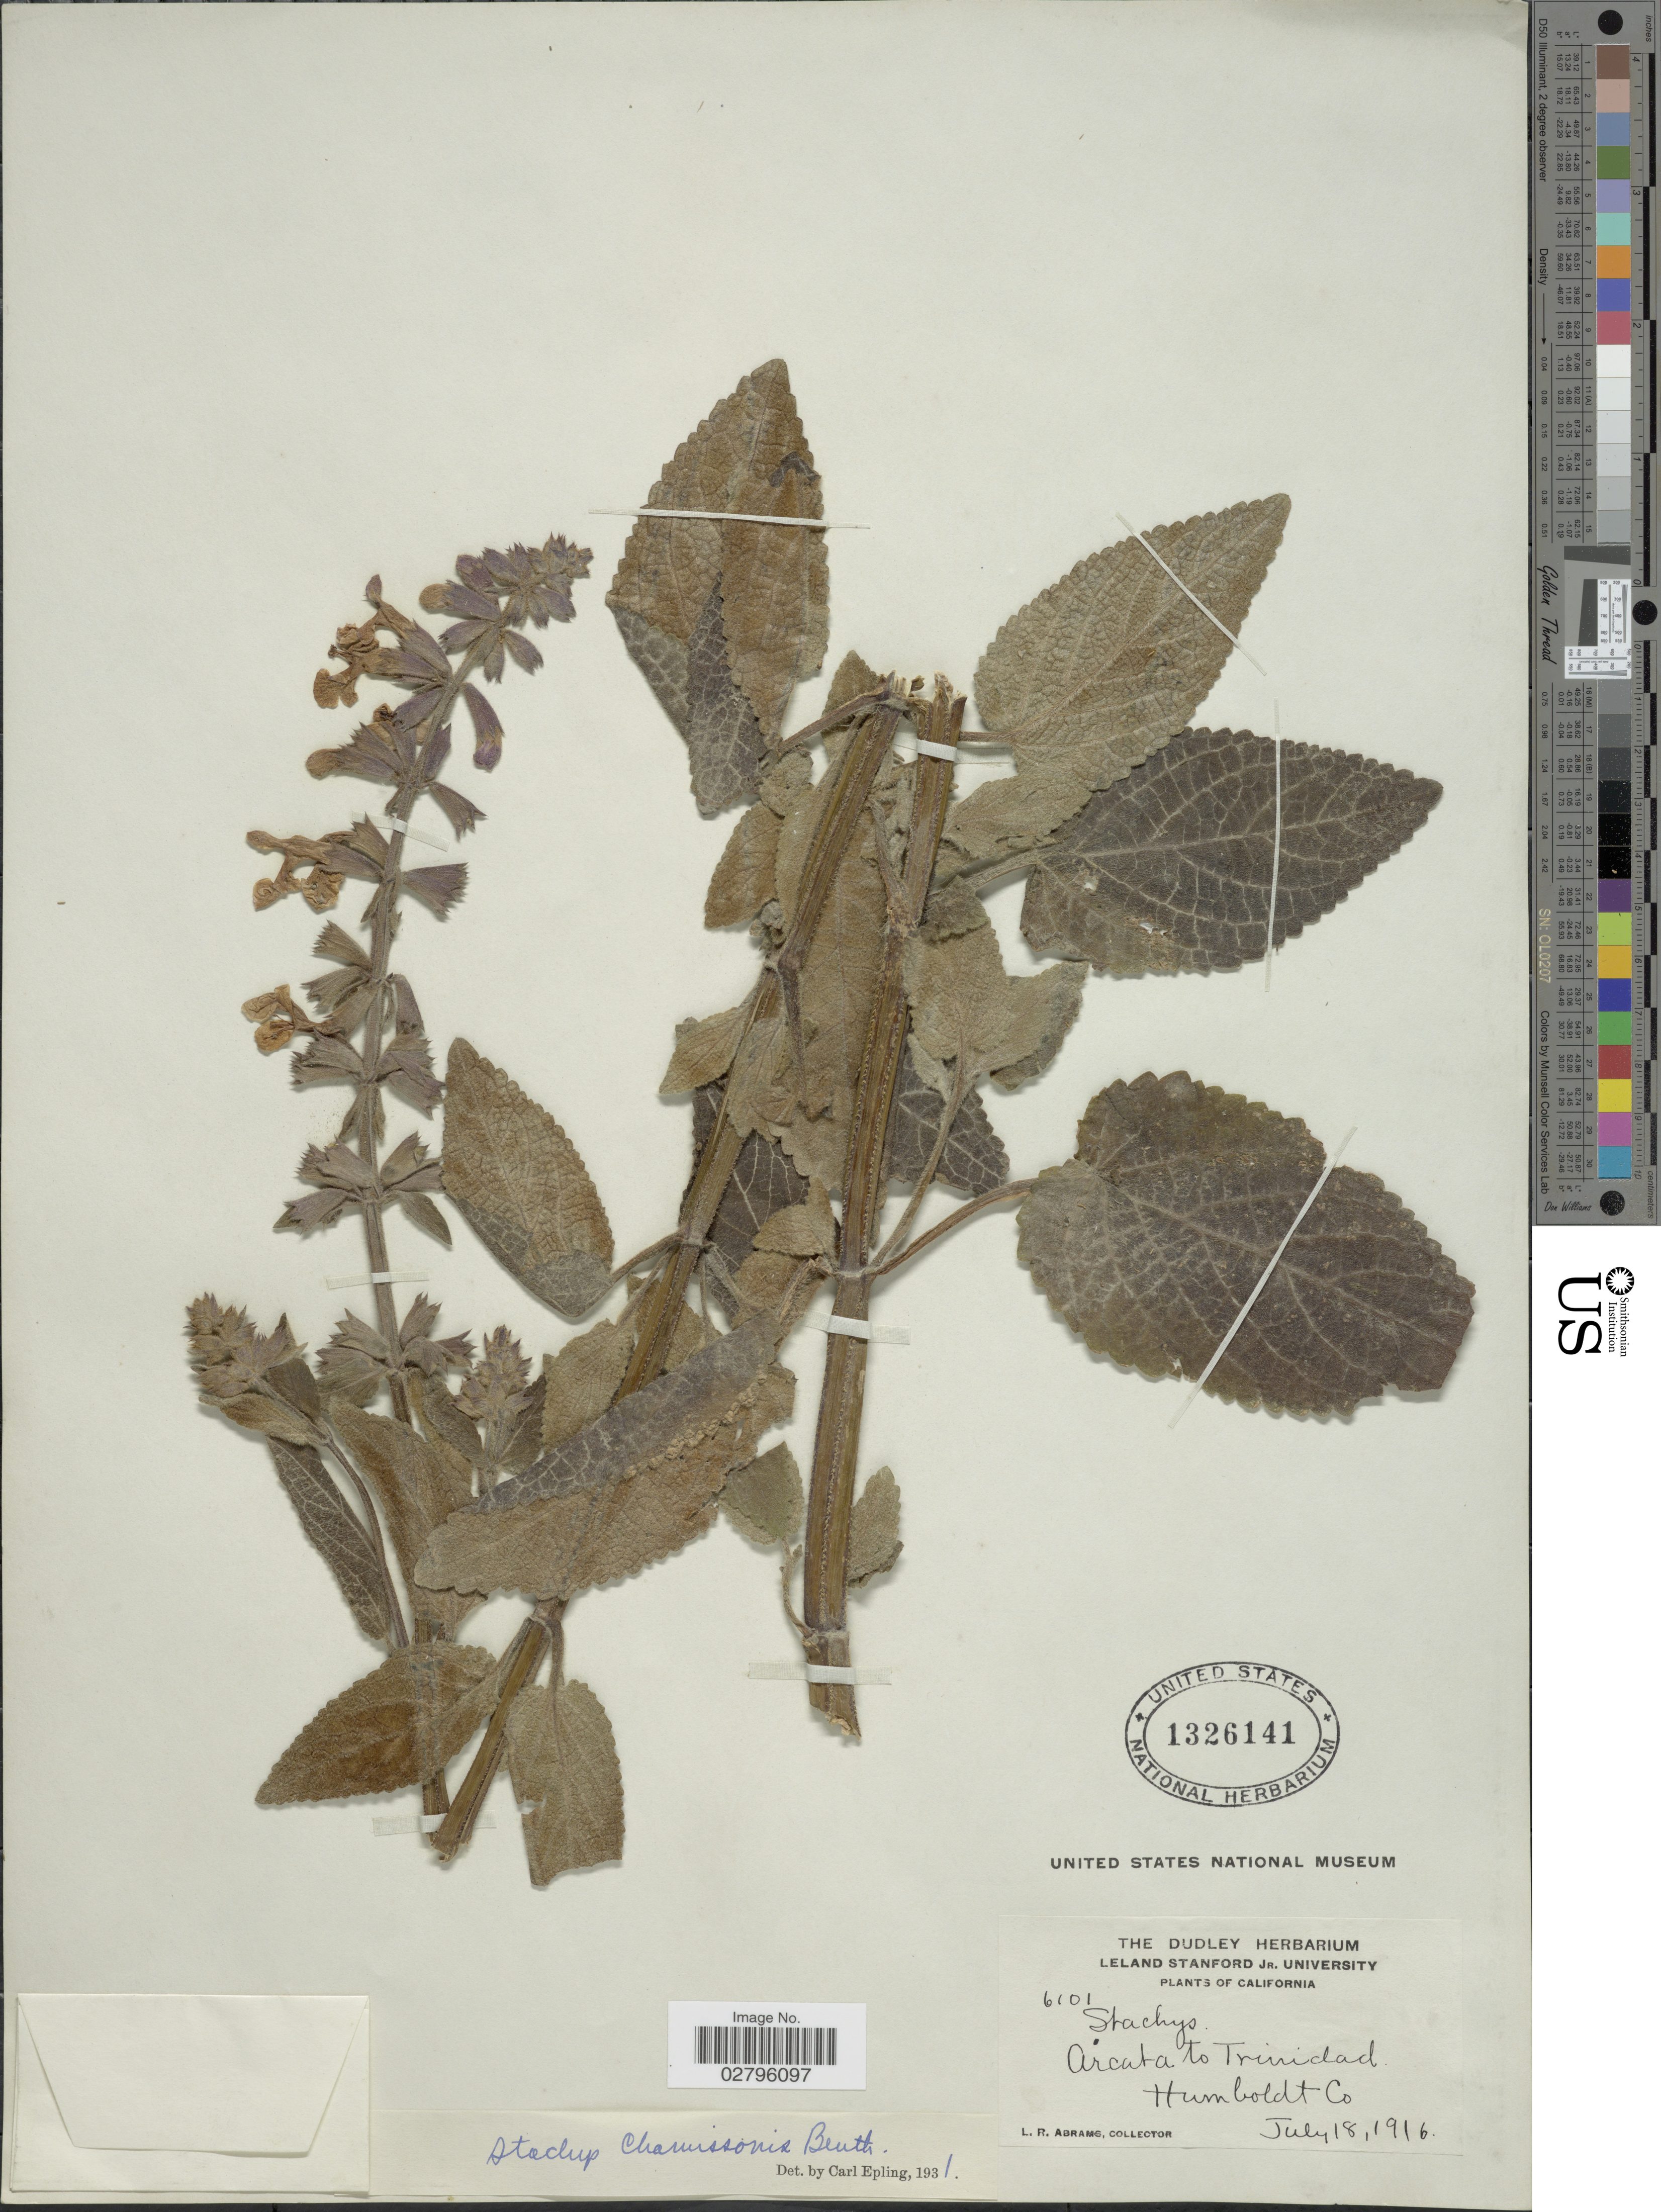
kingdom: Plantae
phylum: Tracheophyta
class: Magnoliopsida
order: Lamiales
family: Lamiaceae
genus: Stachys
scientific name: Stachys chamissonis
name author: Benth.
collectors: L. Abrams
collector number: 6101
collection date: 1916-07-18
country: United States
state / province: California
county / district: Humboldt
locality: Arcata to Trinidad, Humboldt Co.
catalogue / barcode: US 1326141